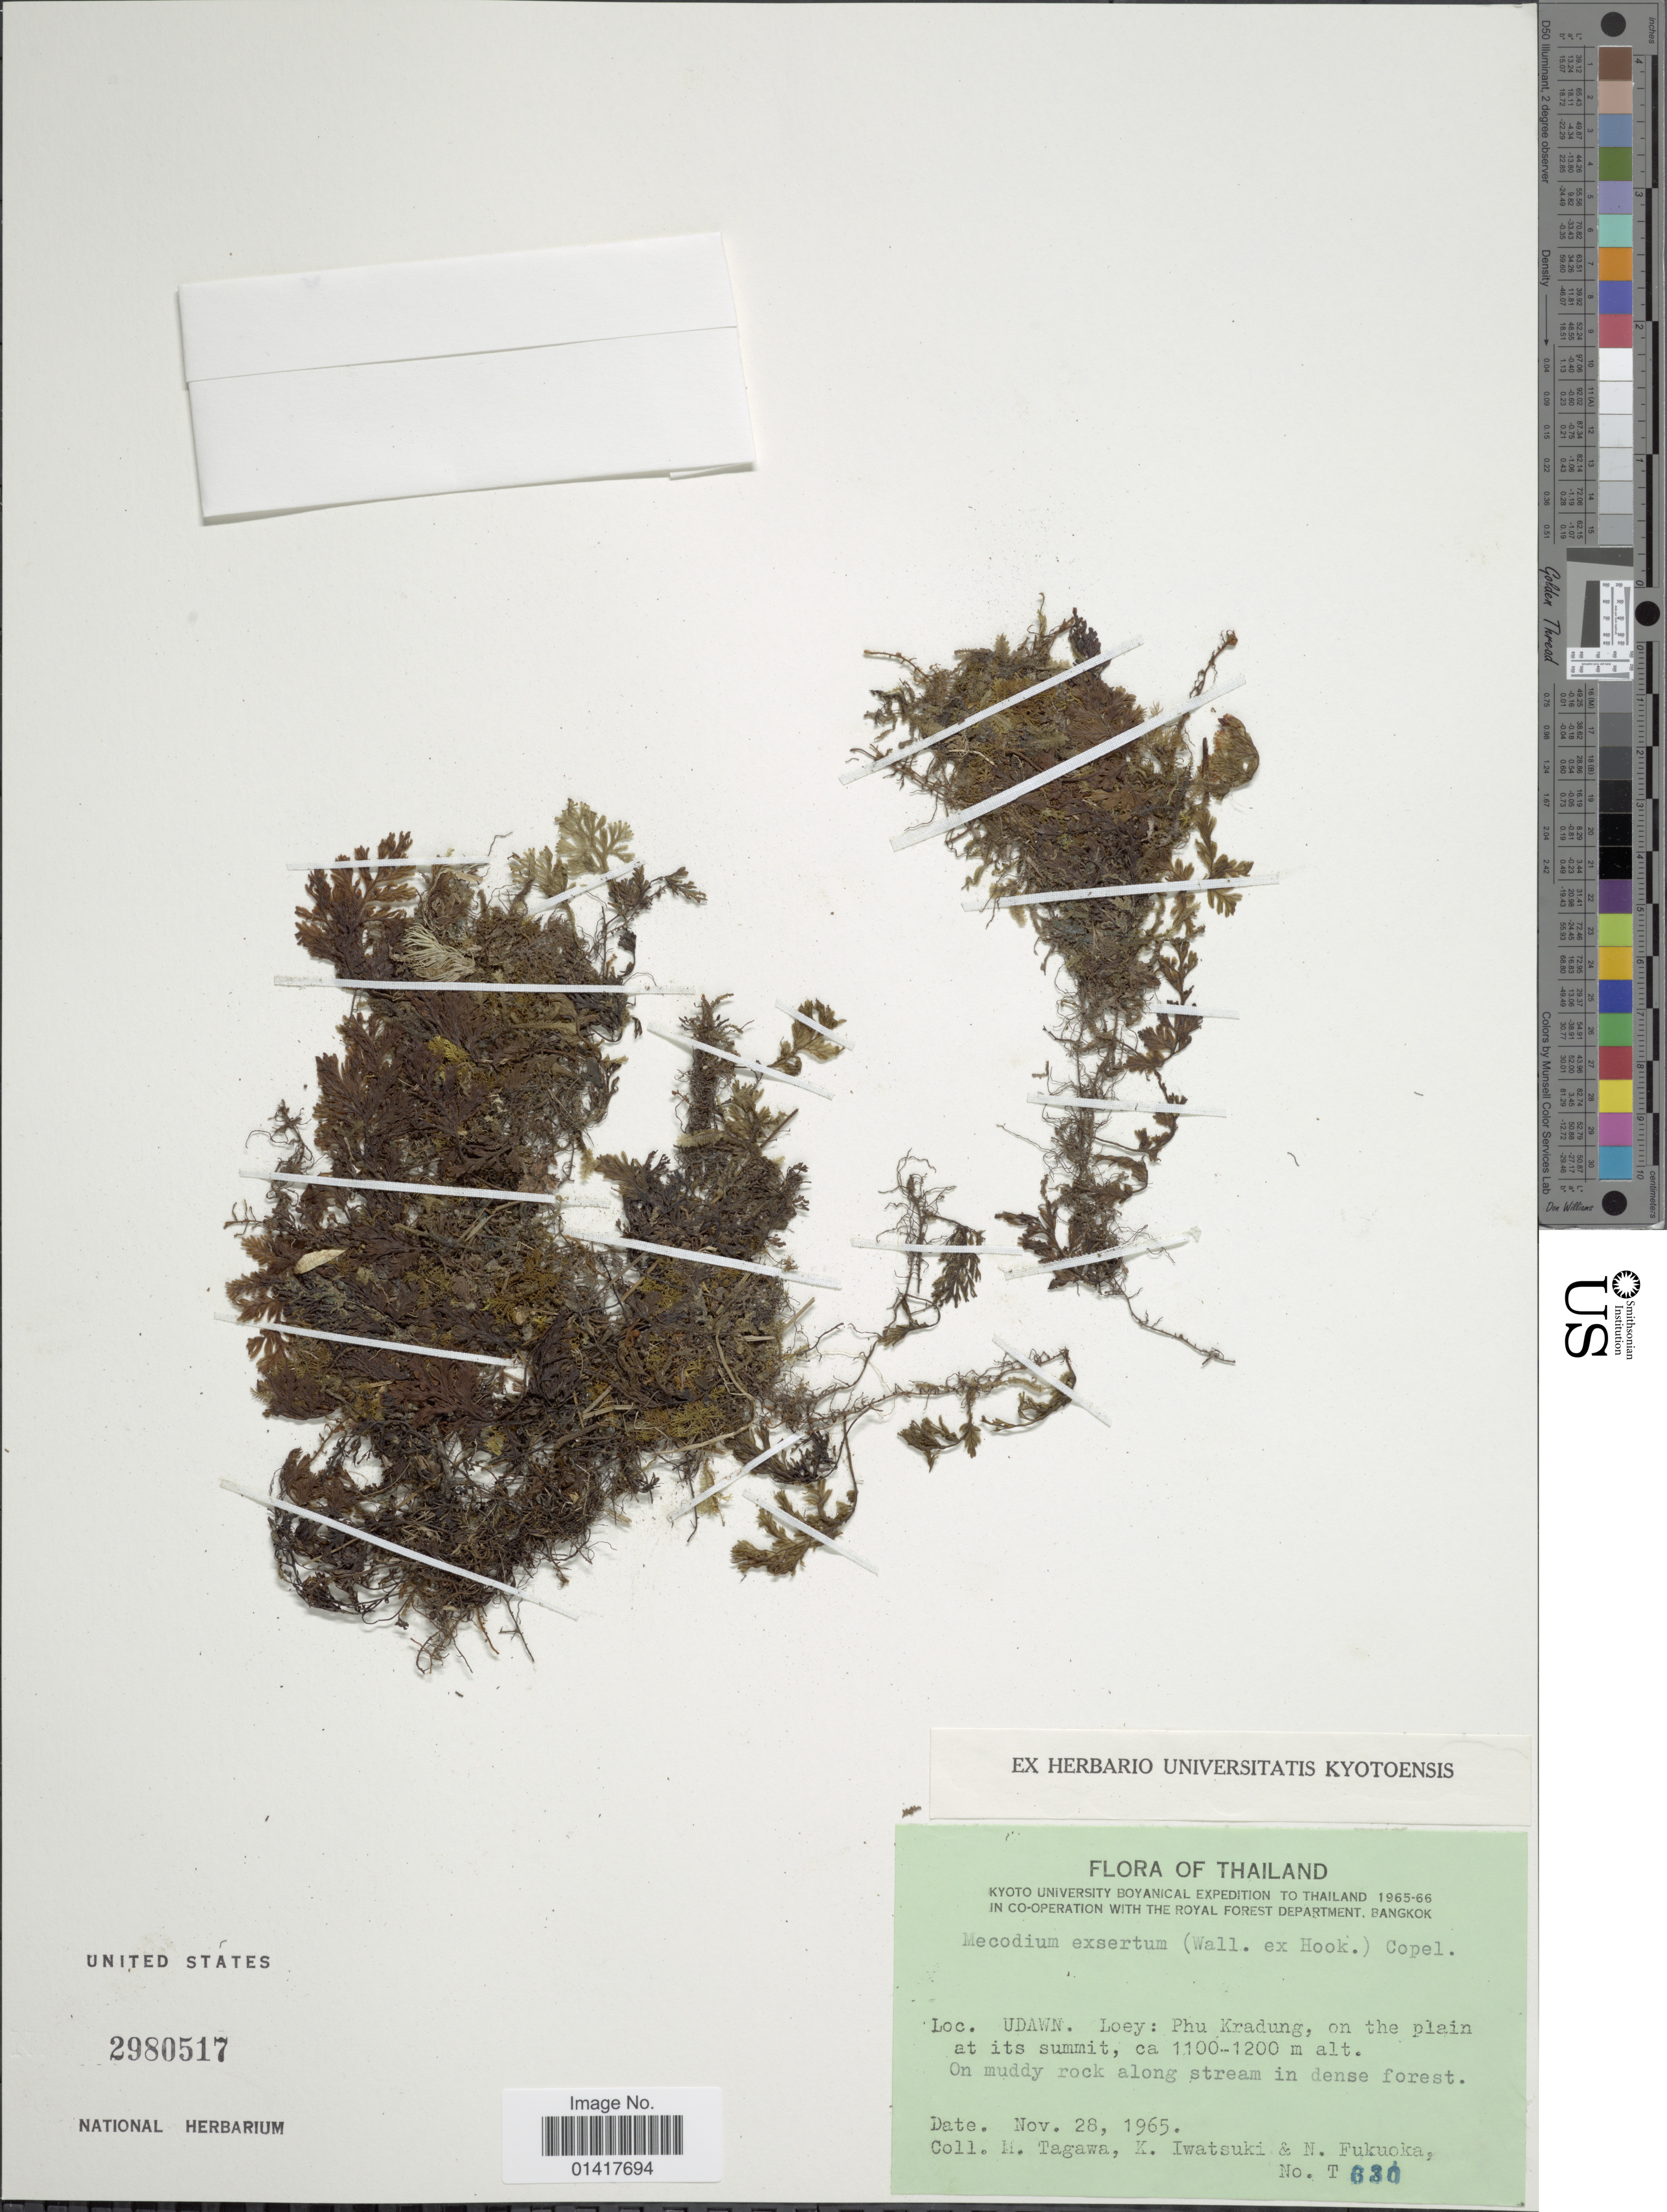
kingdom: Plantae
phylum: Tracheophyta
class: Polypodiopsida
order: Hymenophyllales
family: Hymenophyllaceae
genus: Hymenophyllum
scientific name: Hymenophyllum exsertum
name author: Wall. ex Hook.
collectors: M. Tagawa, K. Iwatsuki & N. Fukuoka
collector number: T630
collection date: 1965-11-28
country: Thailand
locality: Udawn. Loey: Phu Kradung, on the plain at its summit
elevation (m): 1100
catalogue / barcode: US 2980517